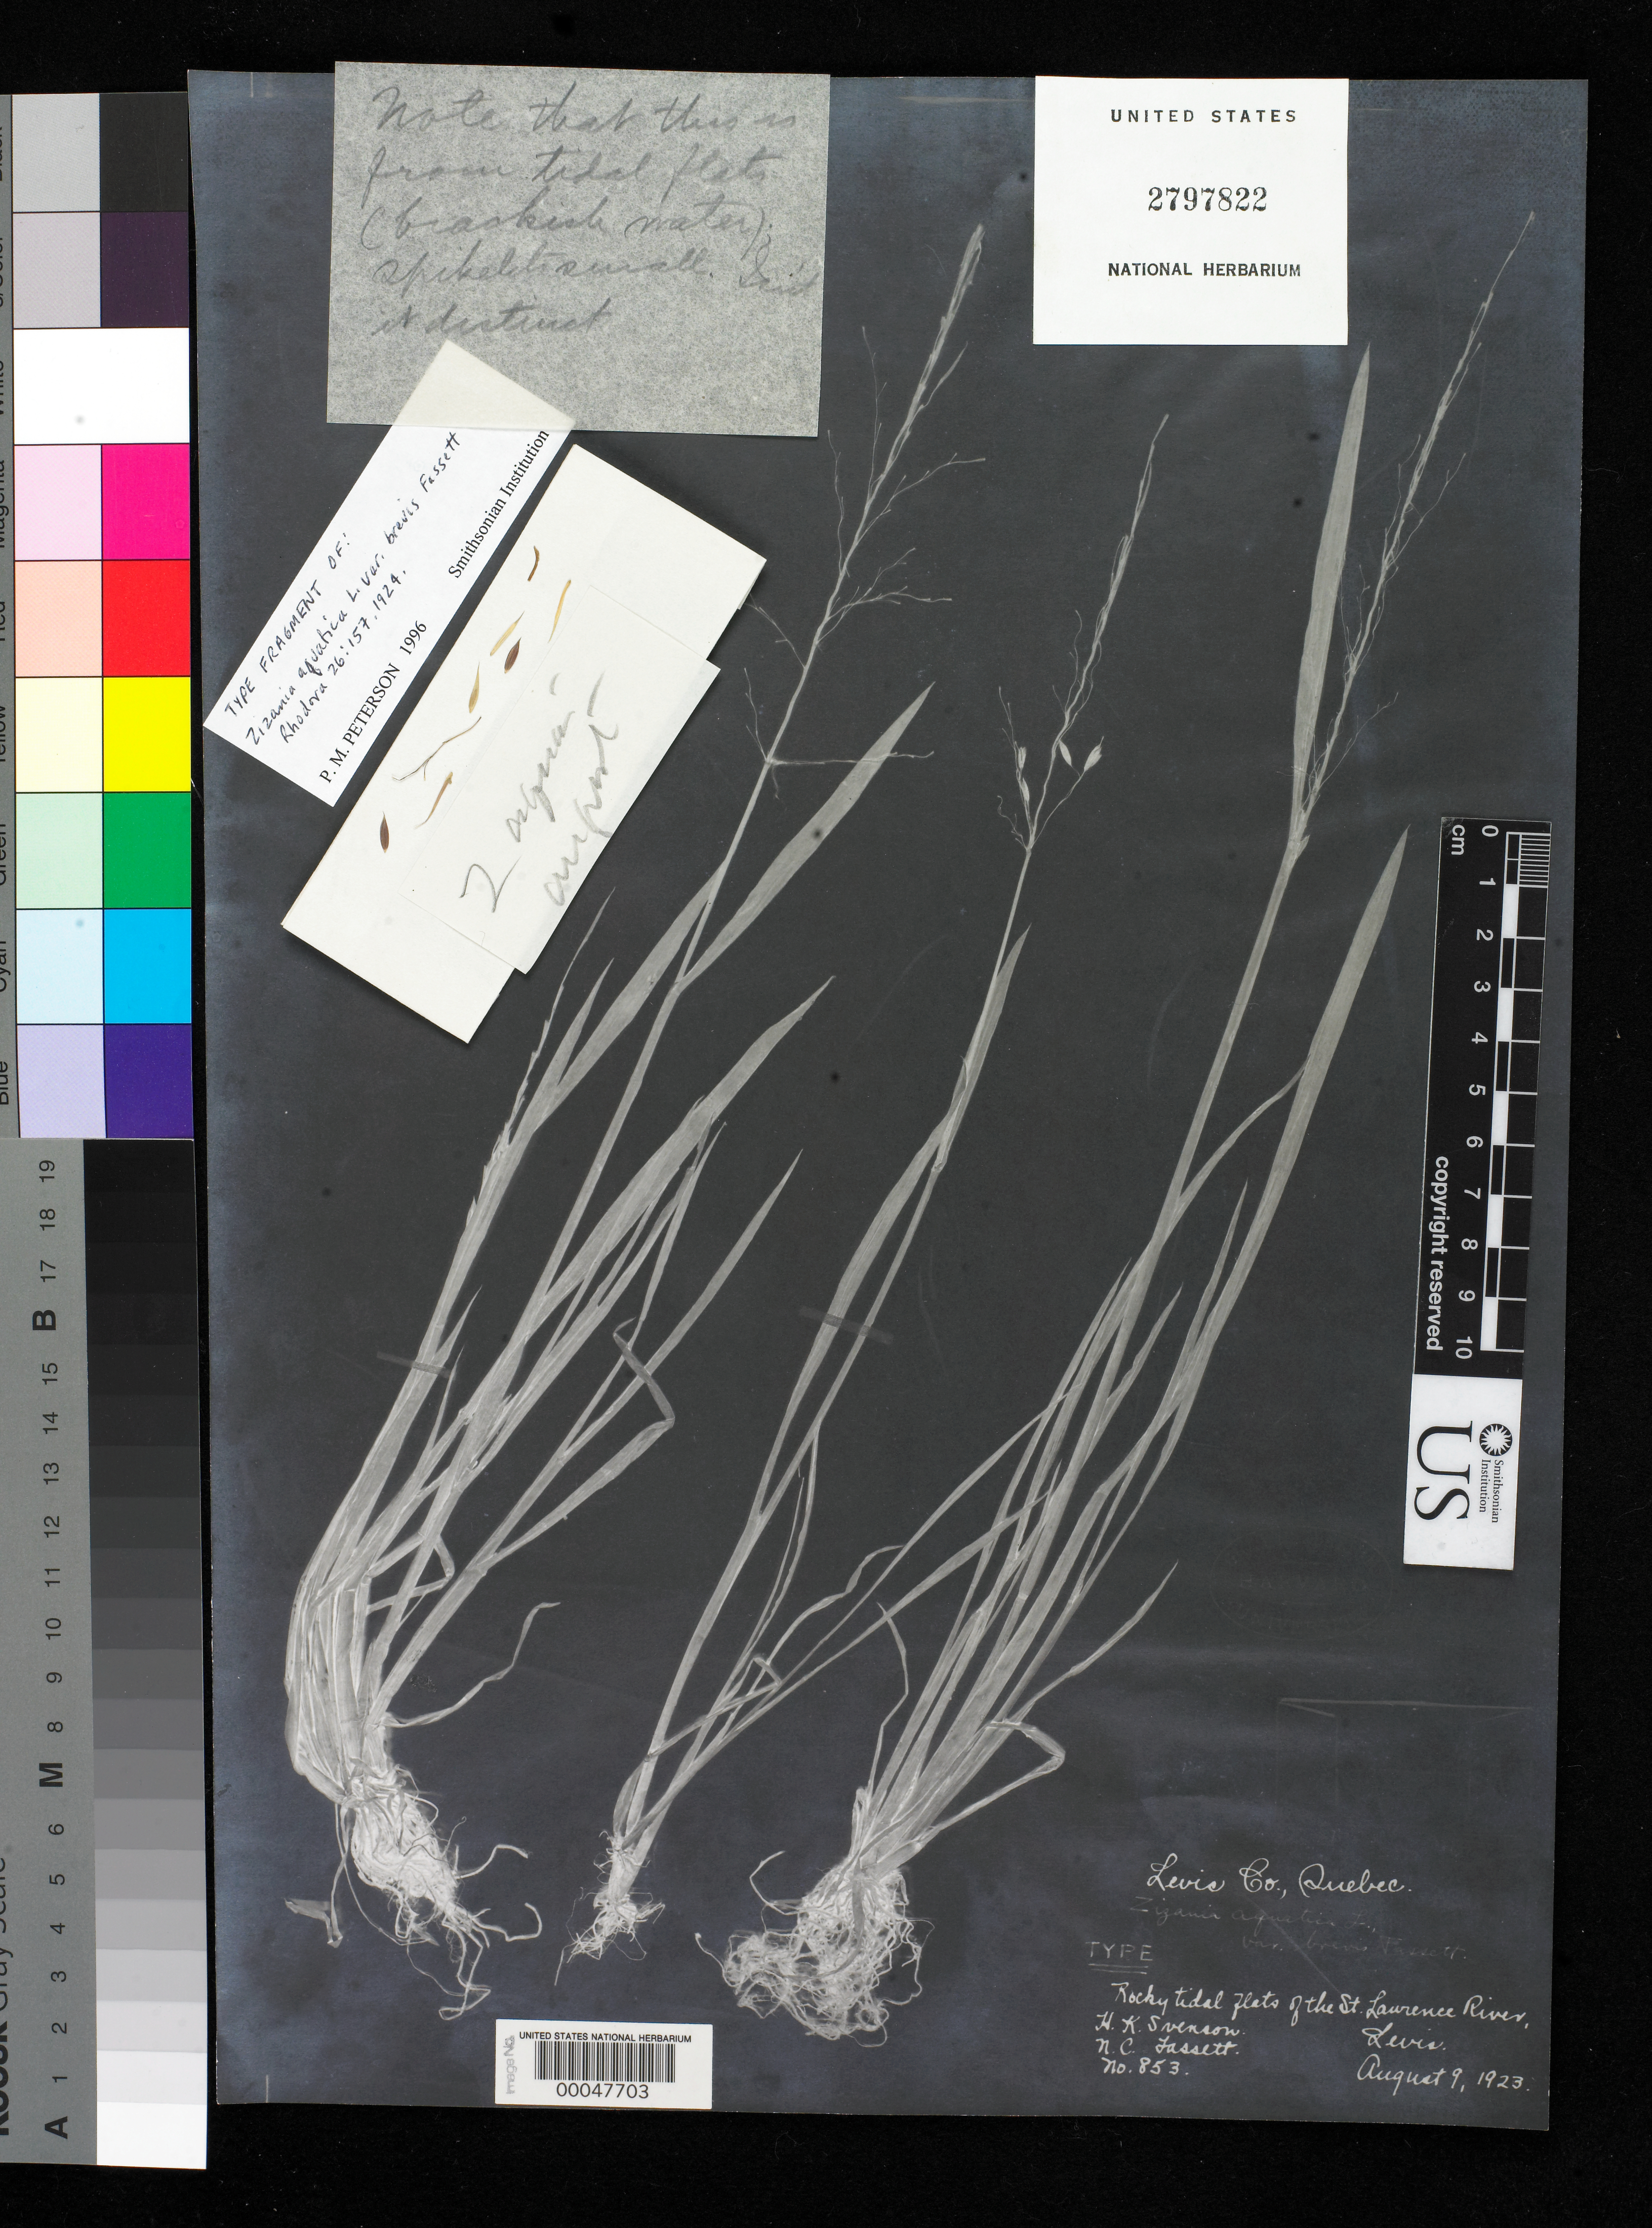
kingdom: Plantae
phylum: Tracheophyta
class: Liliopsida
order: Poales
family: Poaceae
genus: Zizania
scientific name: Zizania aquatica var. brevis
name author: Fassett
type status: Type Fragment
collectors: H. Svenson & N. C. Fassett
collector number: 853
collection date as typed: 09 Aug 1923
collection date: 1923-08-09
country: Canada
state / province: Quebec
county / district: Levis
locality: Tidal flats of St. Lawrence River.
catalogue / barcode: US 2797822